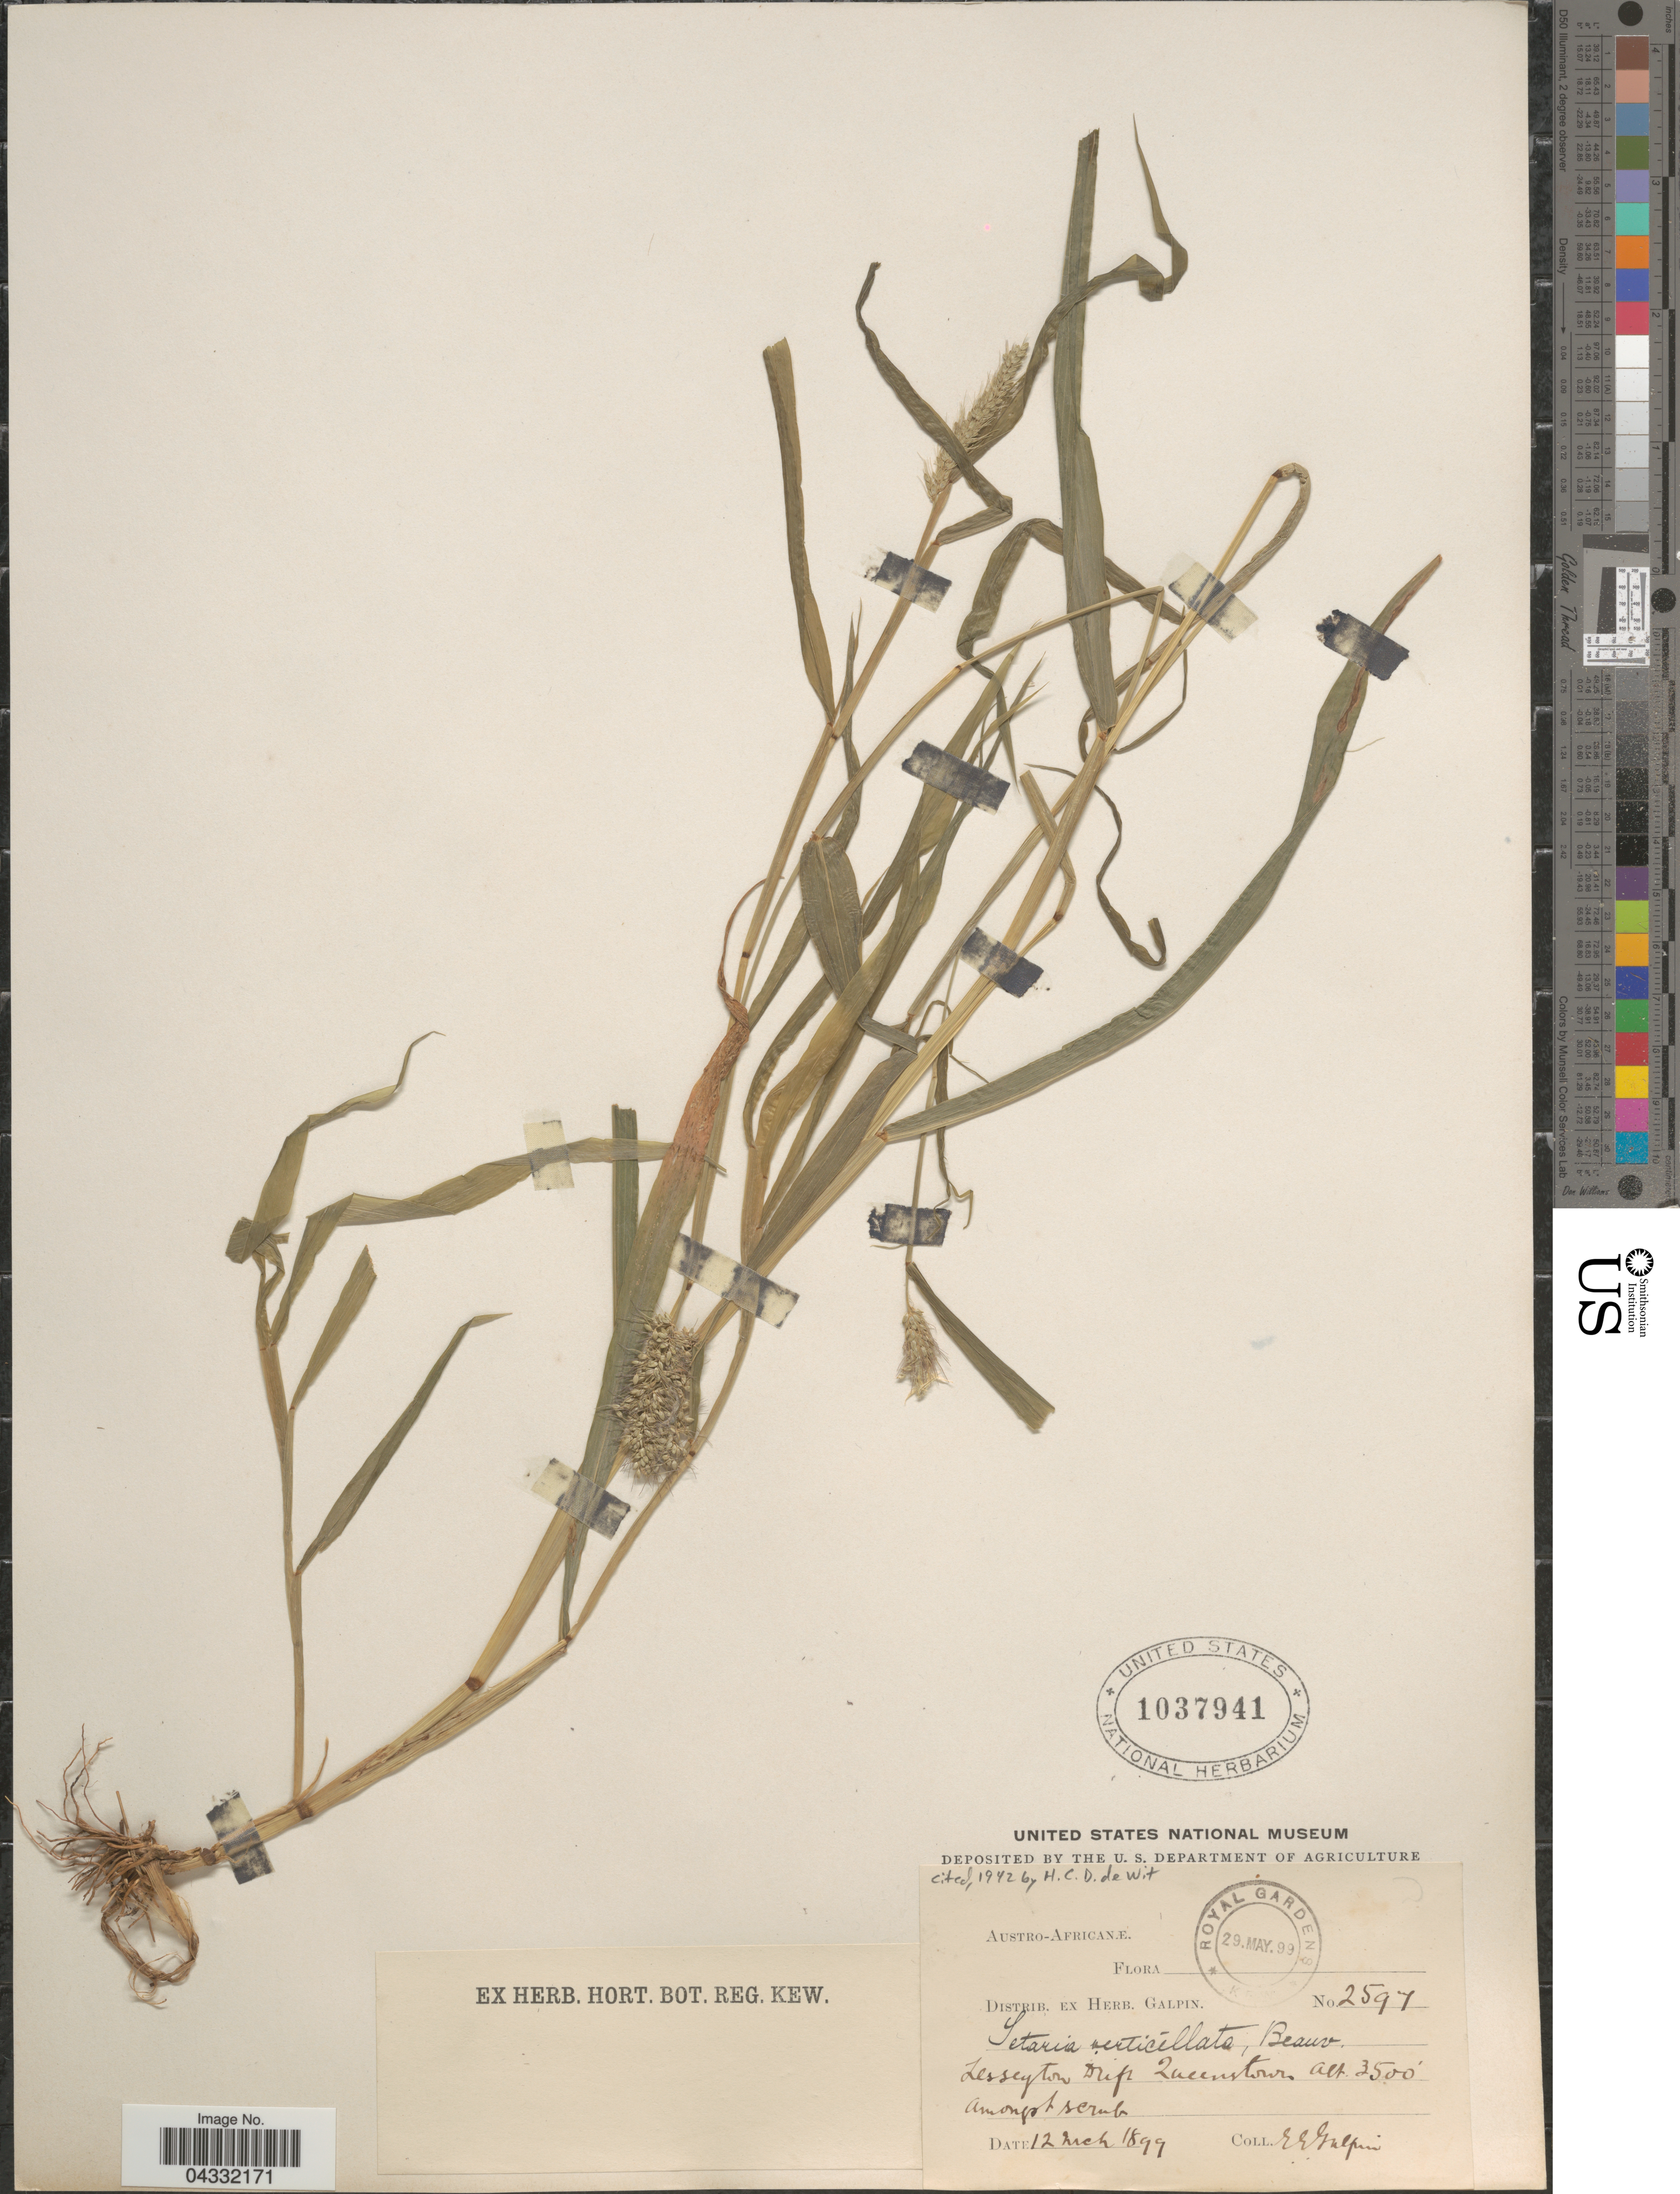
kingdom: Plantae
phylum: Tracheophyta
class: Liliopsida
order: Poales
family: Poaceae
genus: Setaria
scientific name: Setaria verticillata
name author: (L.) P. Beauv.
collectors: E. Galpin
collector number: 2597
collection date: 1899-03-12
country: South Africa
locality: Austro-Africanæ. Lesseyton Drift Queenstown.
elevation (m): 1067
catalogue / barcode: US 1037941